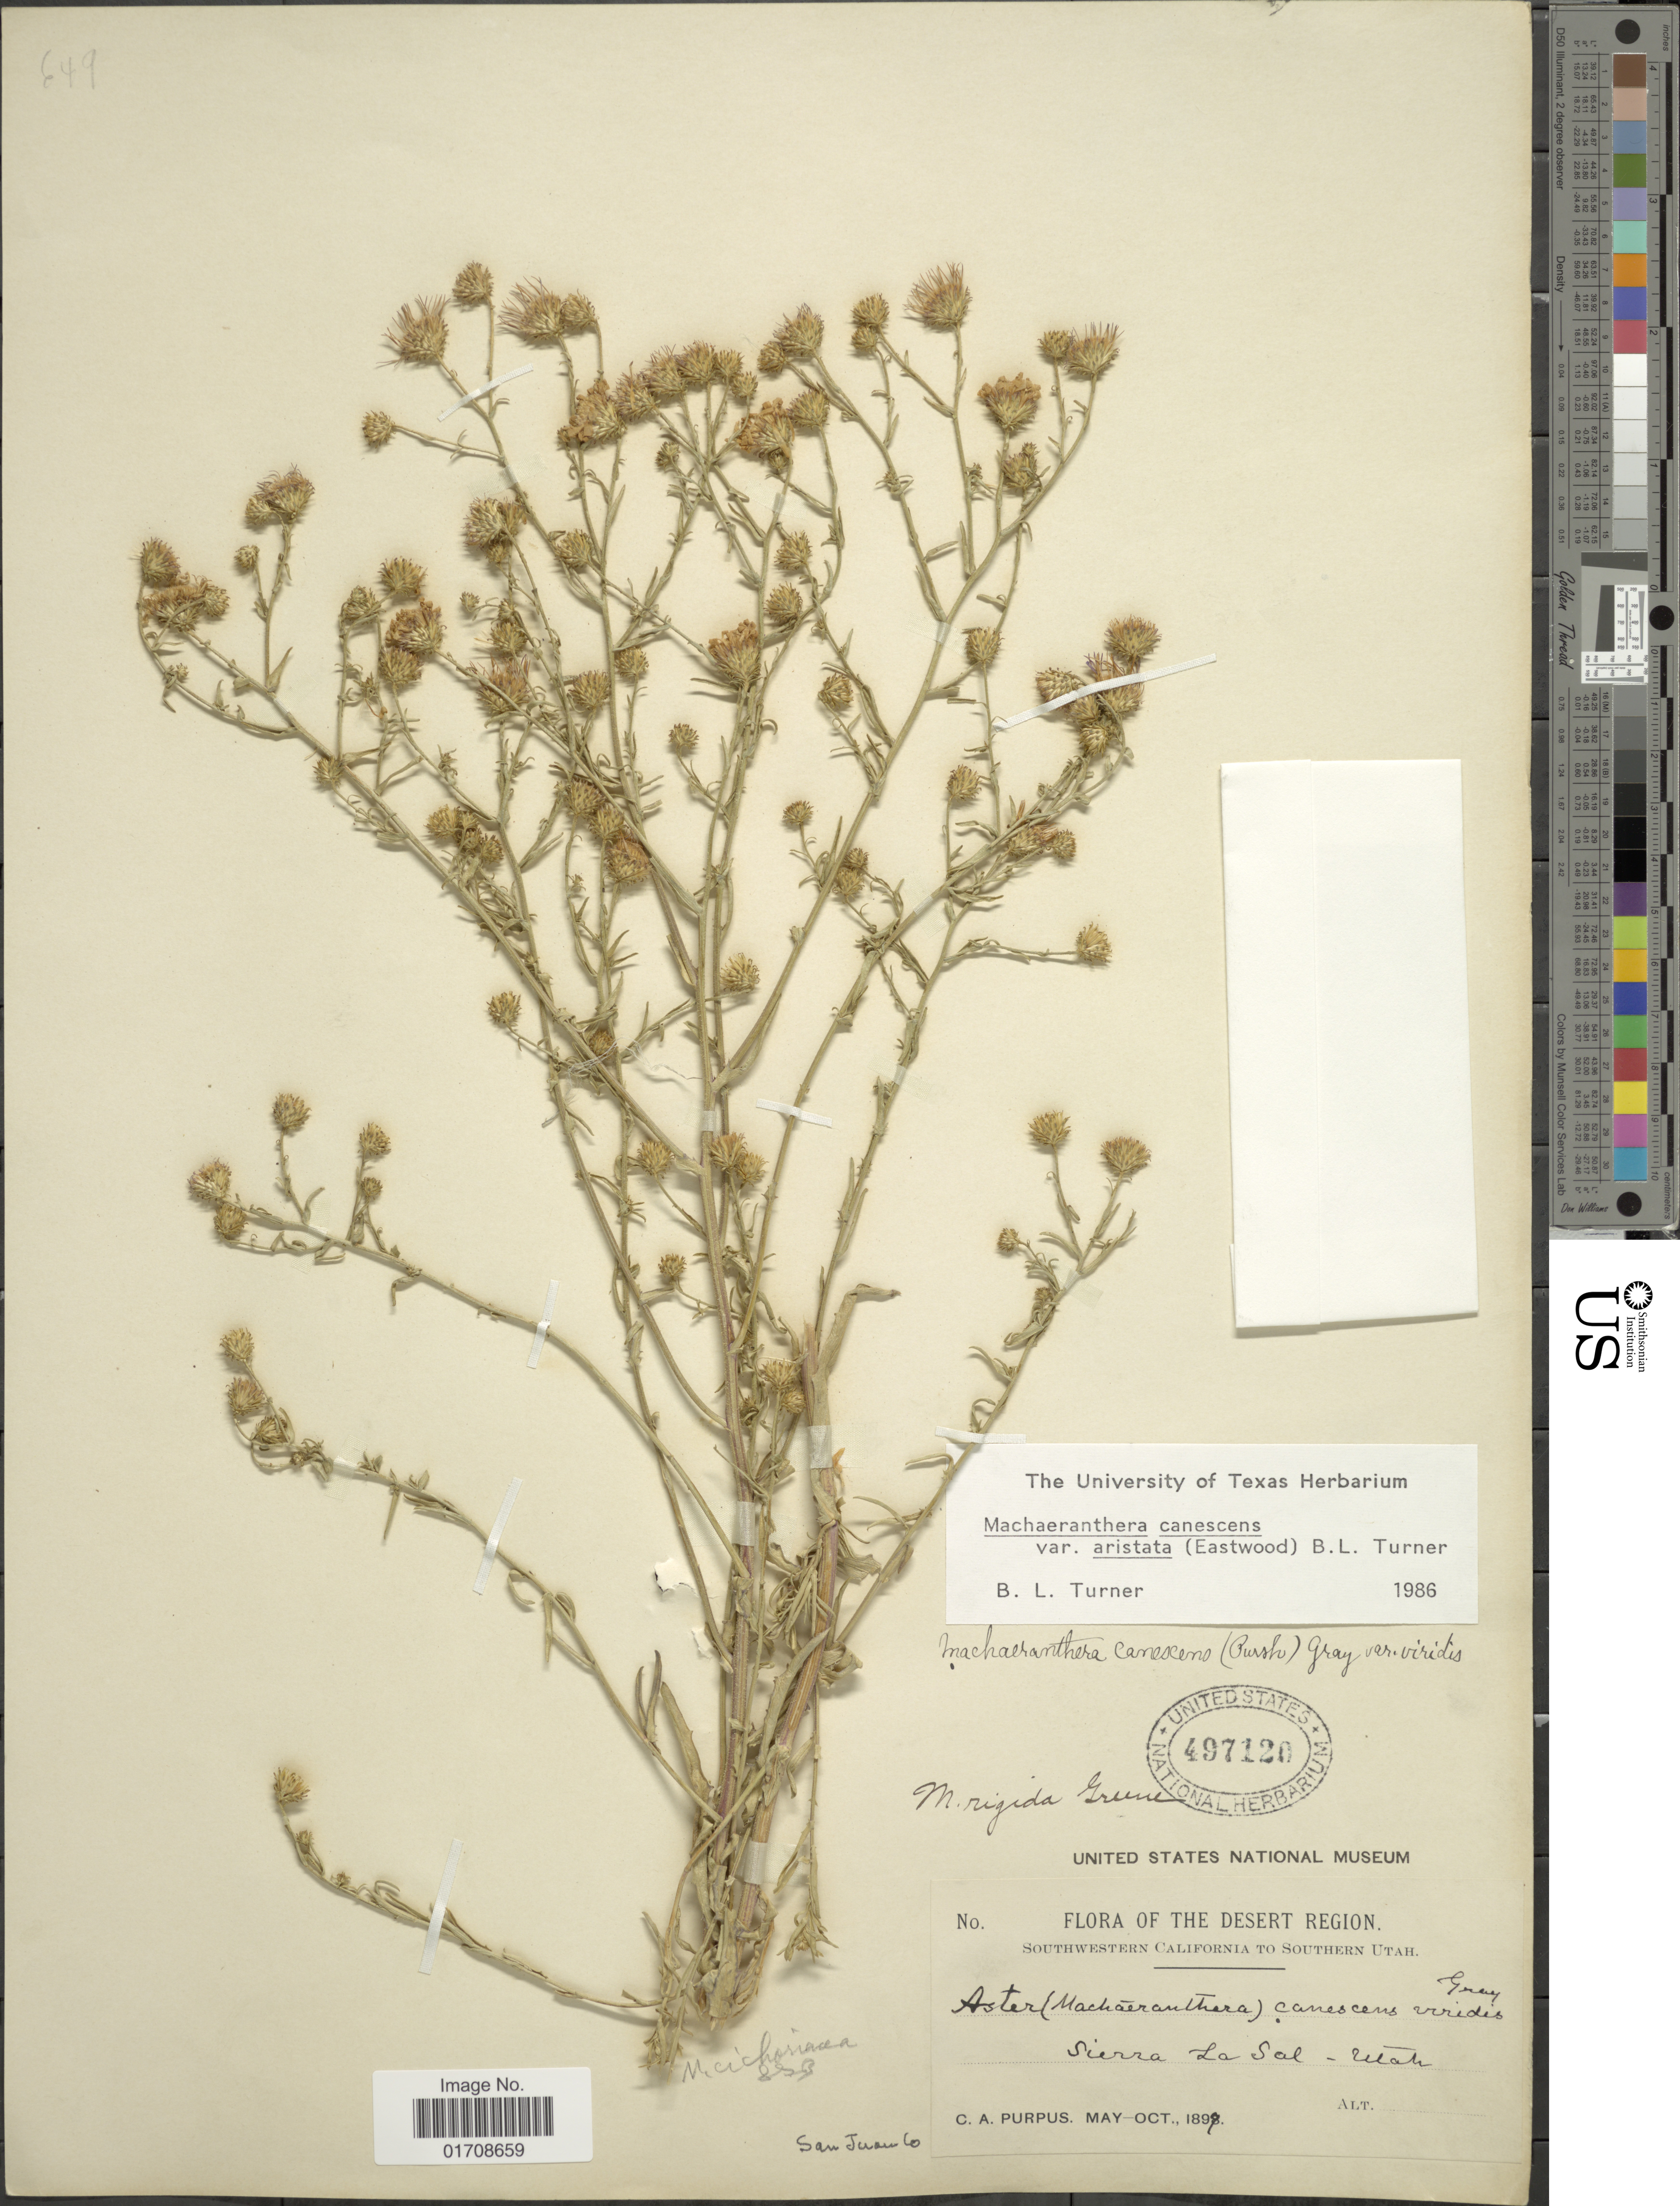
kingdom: Plantae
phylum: Tracheophyta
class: Magnoliopsida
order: Asterales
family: Asteraceae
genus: Machaeranthera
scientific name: Machaeranthera canescens var. aristata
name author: (Eastw.) B.L. Turner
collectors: C. A. Purpus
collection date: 1897-05/1897-10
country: United States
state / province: Utah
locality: Desert Region, Sierra La Sal, San Juan Co.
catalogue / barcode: US 497120